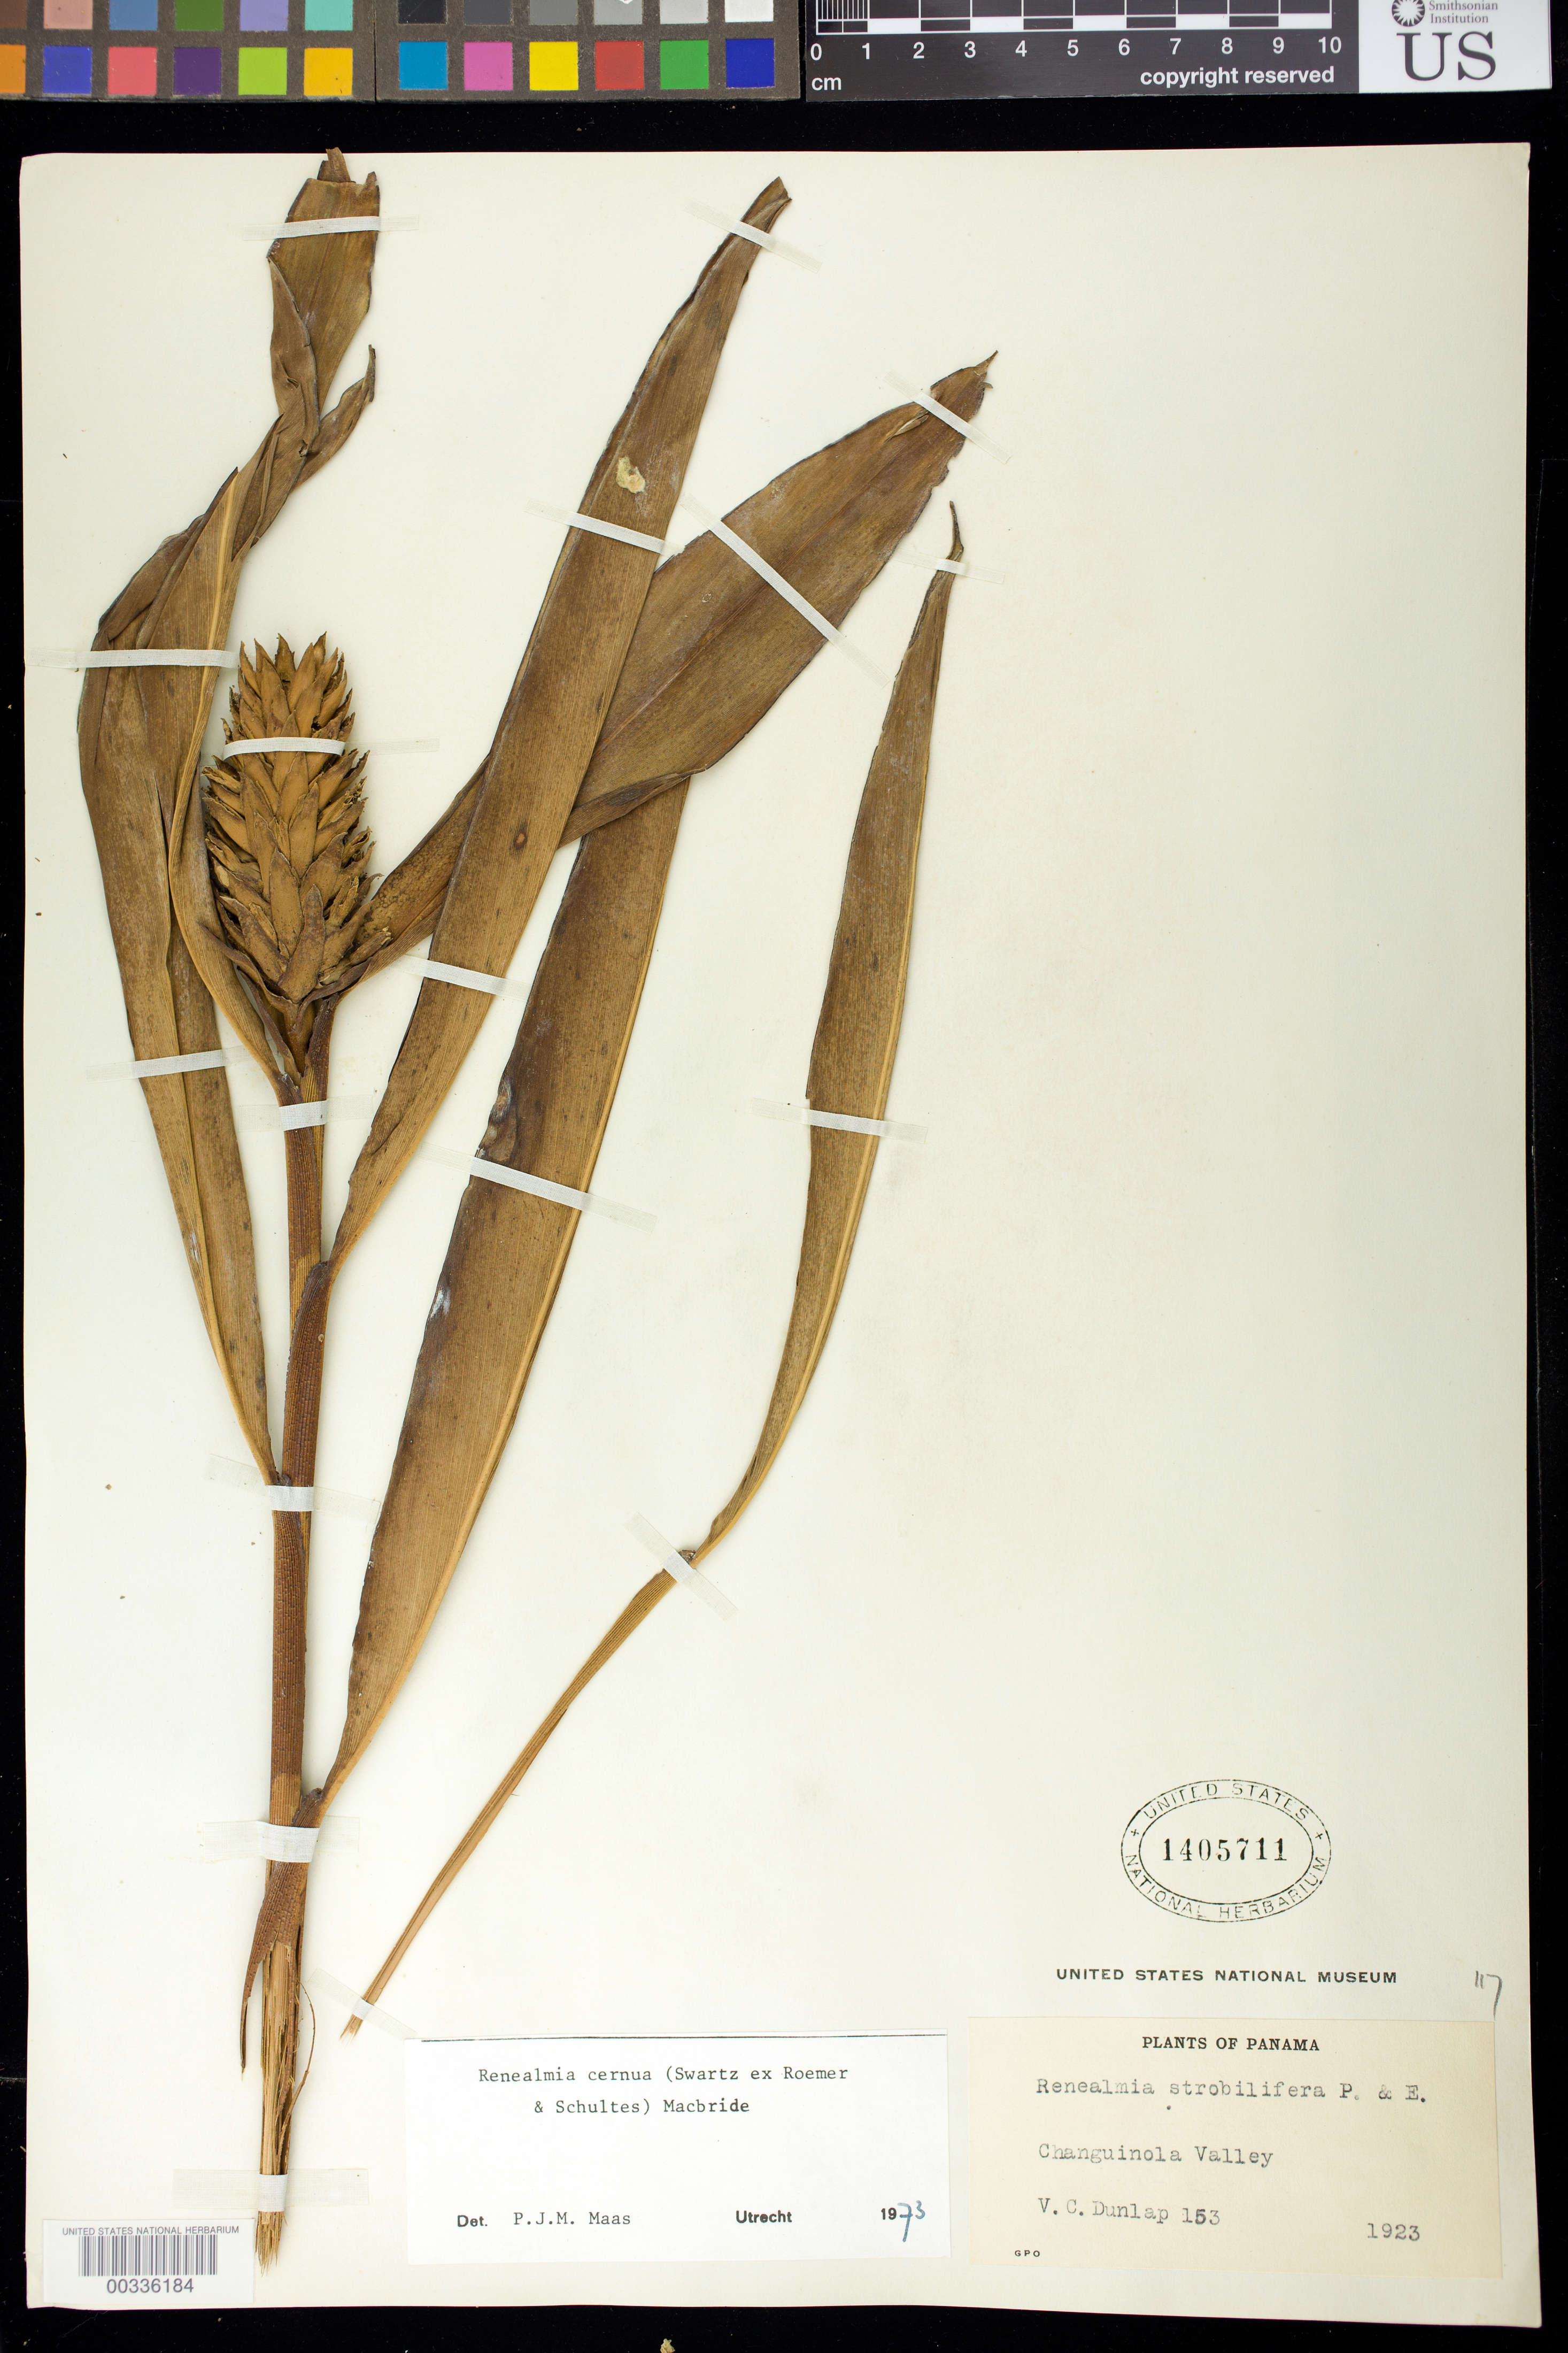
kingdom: Plantae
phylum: Tracheophyta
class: Liliopsida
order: Zingiberales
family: Zingiberaceae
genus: Renealmia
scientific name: Renealmia cernua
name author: (Sw. ex Roem. & Schult.) J.F. Macbr.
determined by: Maas, Paul J. M.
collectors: V. C. Dunlap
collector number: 153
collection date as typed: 1923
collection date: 1923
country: Panama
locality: Changuinola Valley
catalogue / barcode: US 1405711